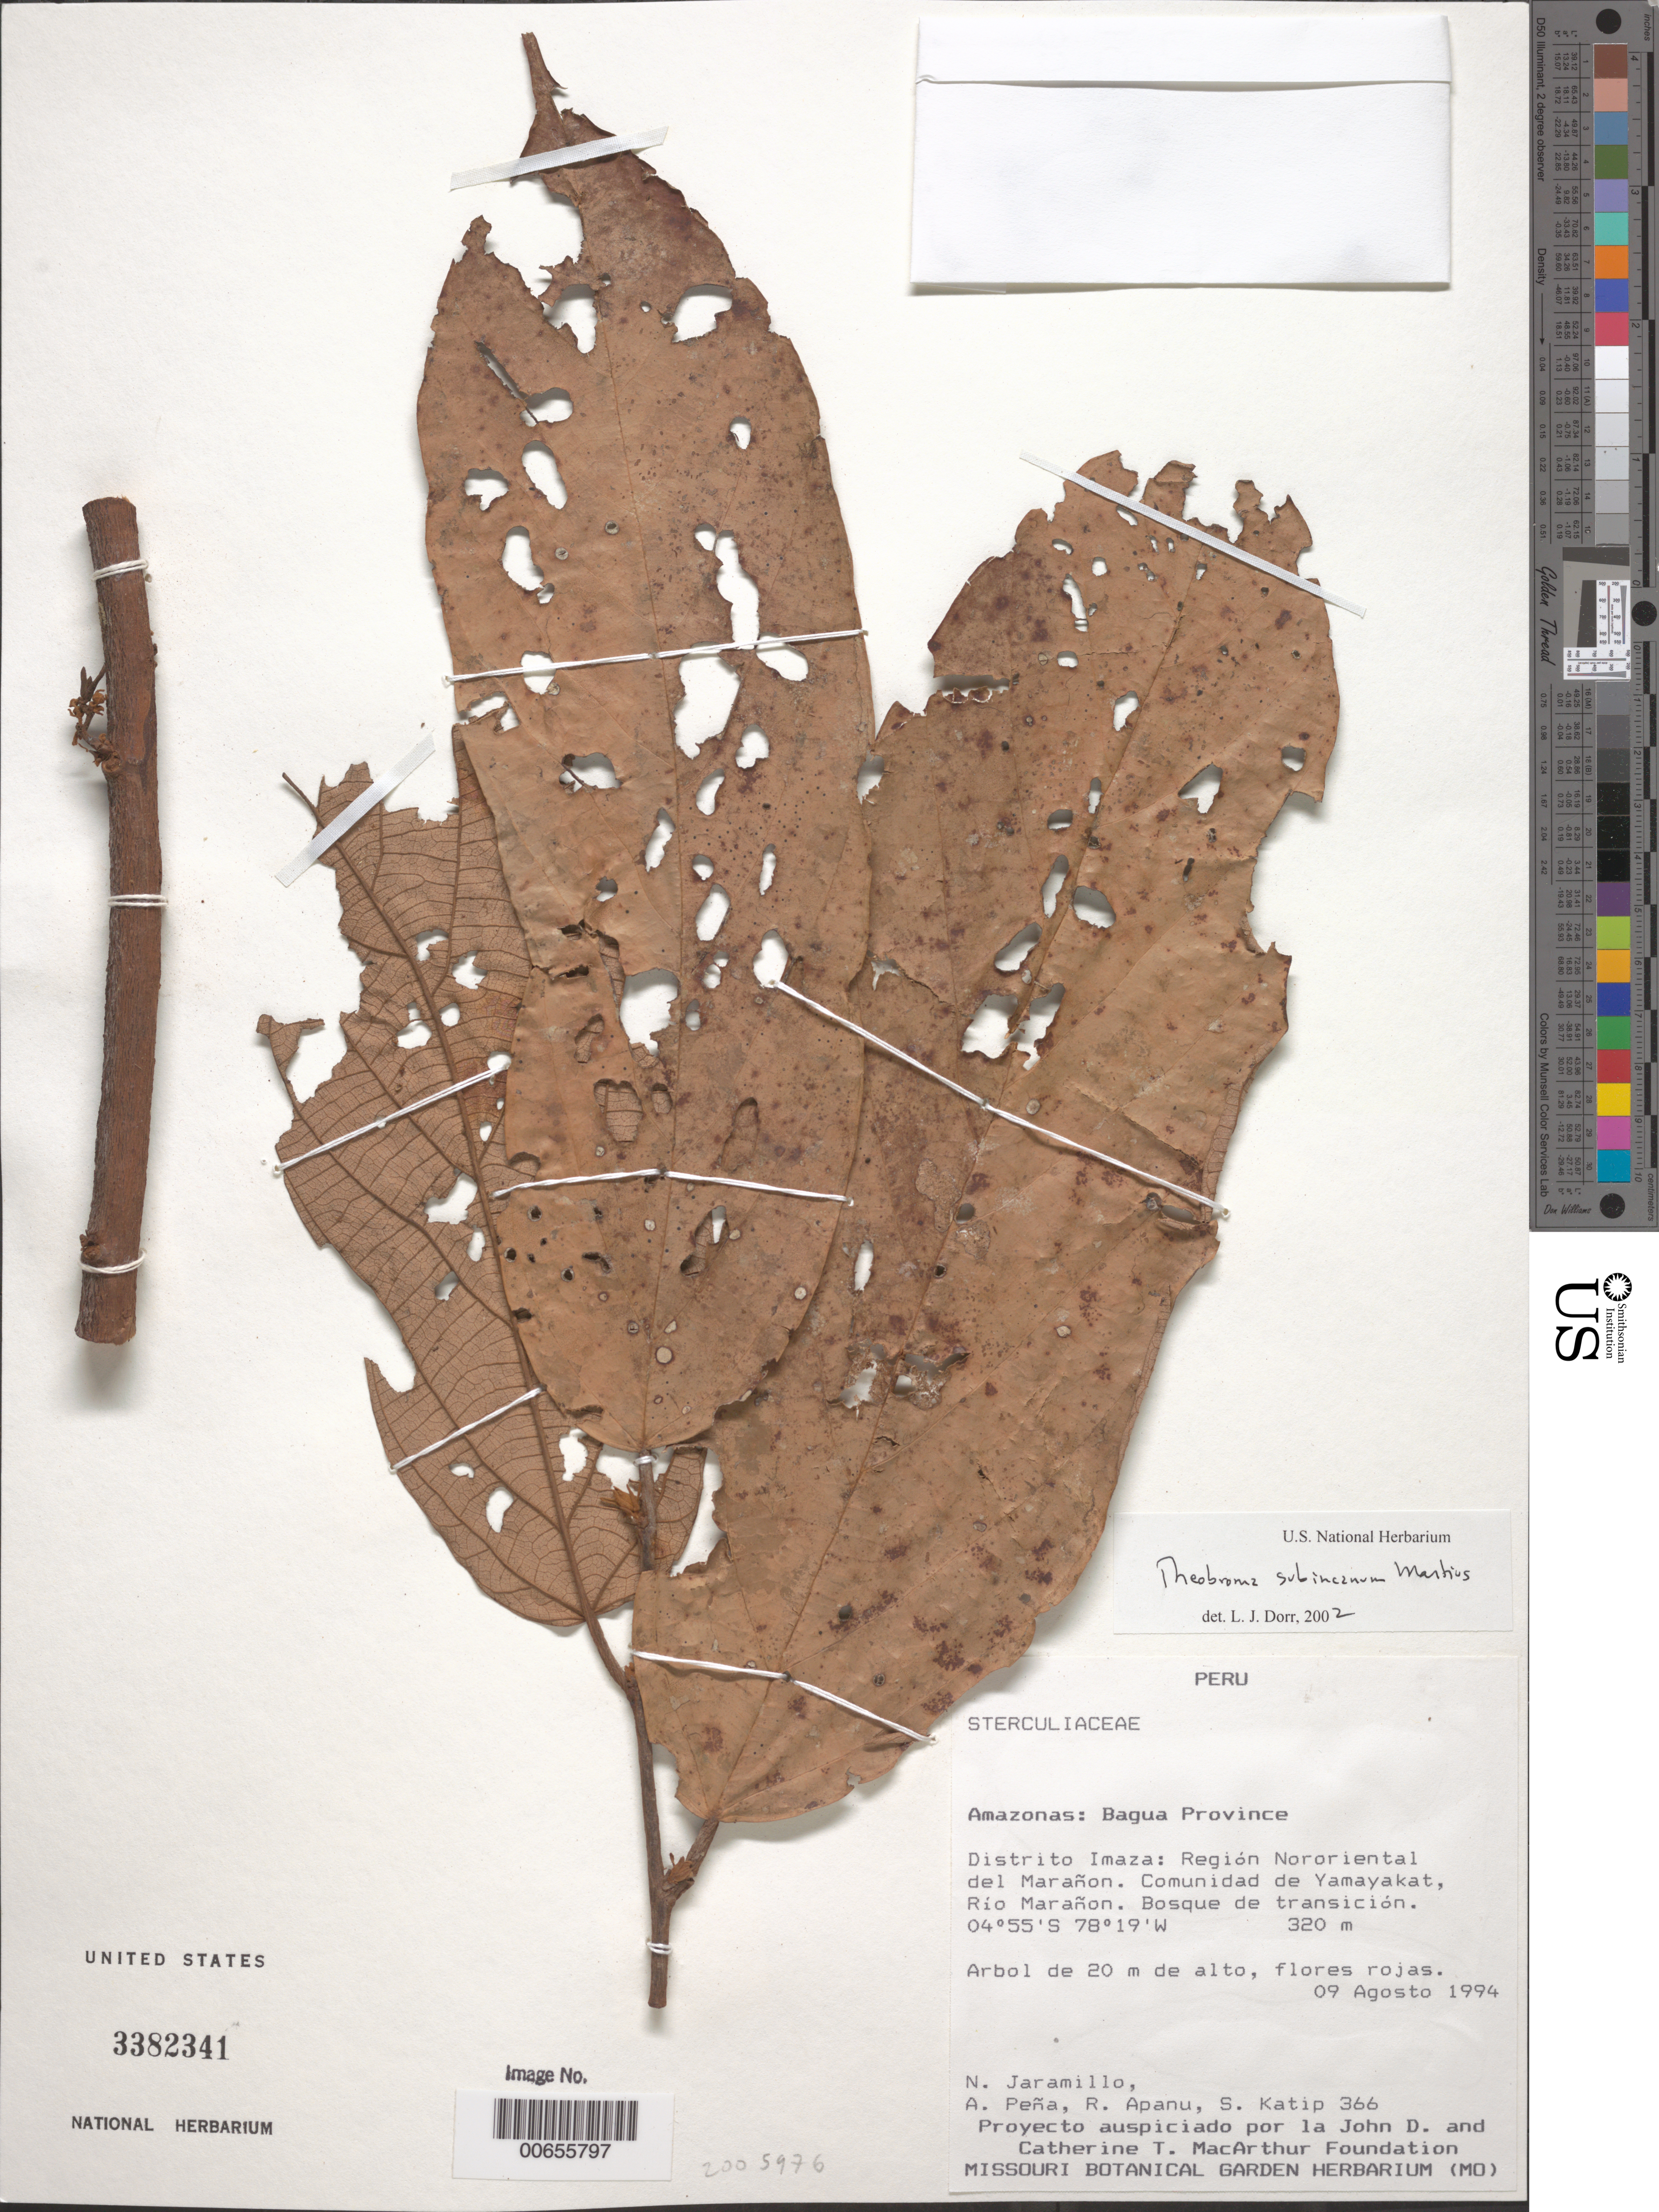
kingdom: Plantae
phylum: Tracheophyta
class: Magnoliopsida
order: Malvales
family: Malvaceae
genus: Theobroma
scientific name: Theobroma subincanum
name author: Mart.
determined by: Dorr, L. J., (BOT), Smithsonian Institution - National Museum of Natural History (UNITED STATES)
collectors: N. Jaramillo, A. Peña, R. Apanu N. & S. Katip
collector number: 366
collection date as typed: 09 Aug 1994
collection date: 1994-08-09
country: Peru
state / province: Amazonas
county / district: Bagua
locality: Distr. Imaza: Región Nororiental del Marañon, comunidad de Yamayakat, Río Marañon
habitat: Bosque de transición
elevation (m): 320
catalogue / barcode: US 3382341